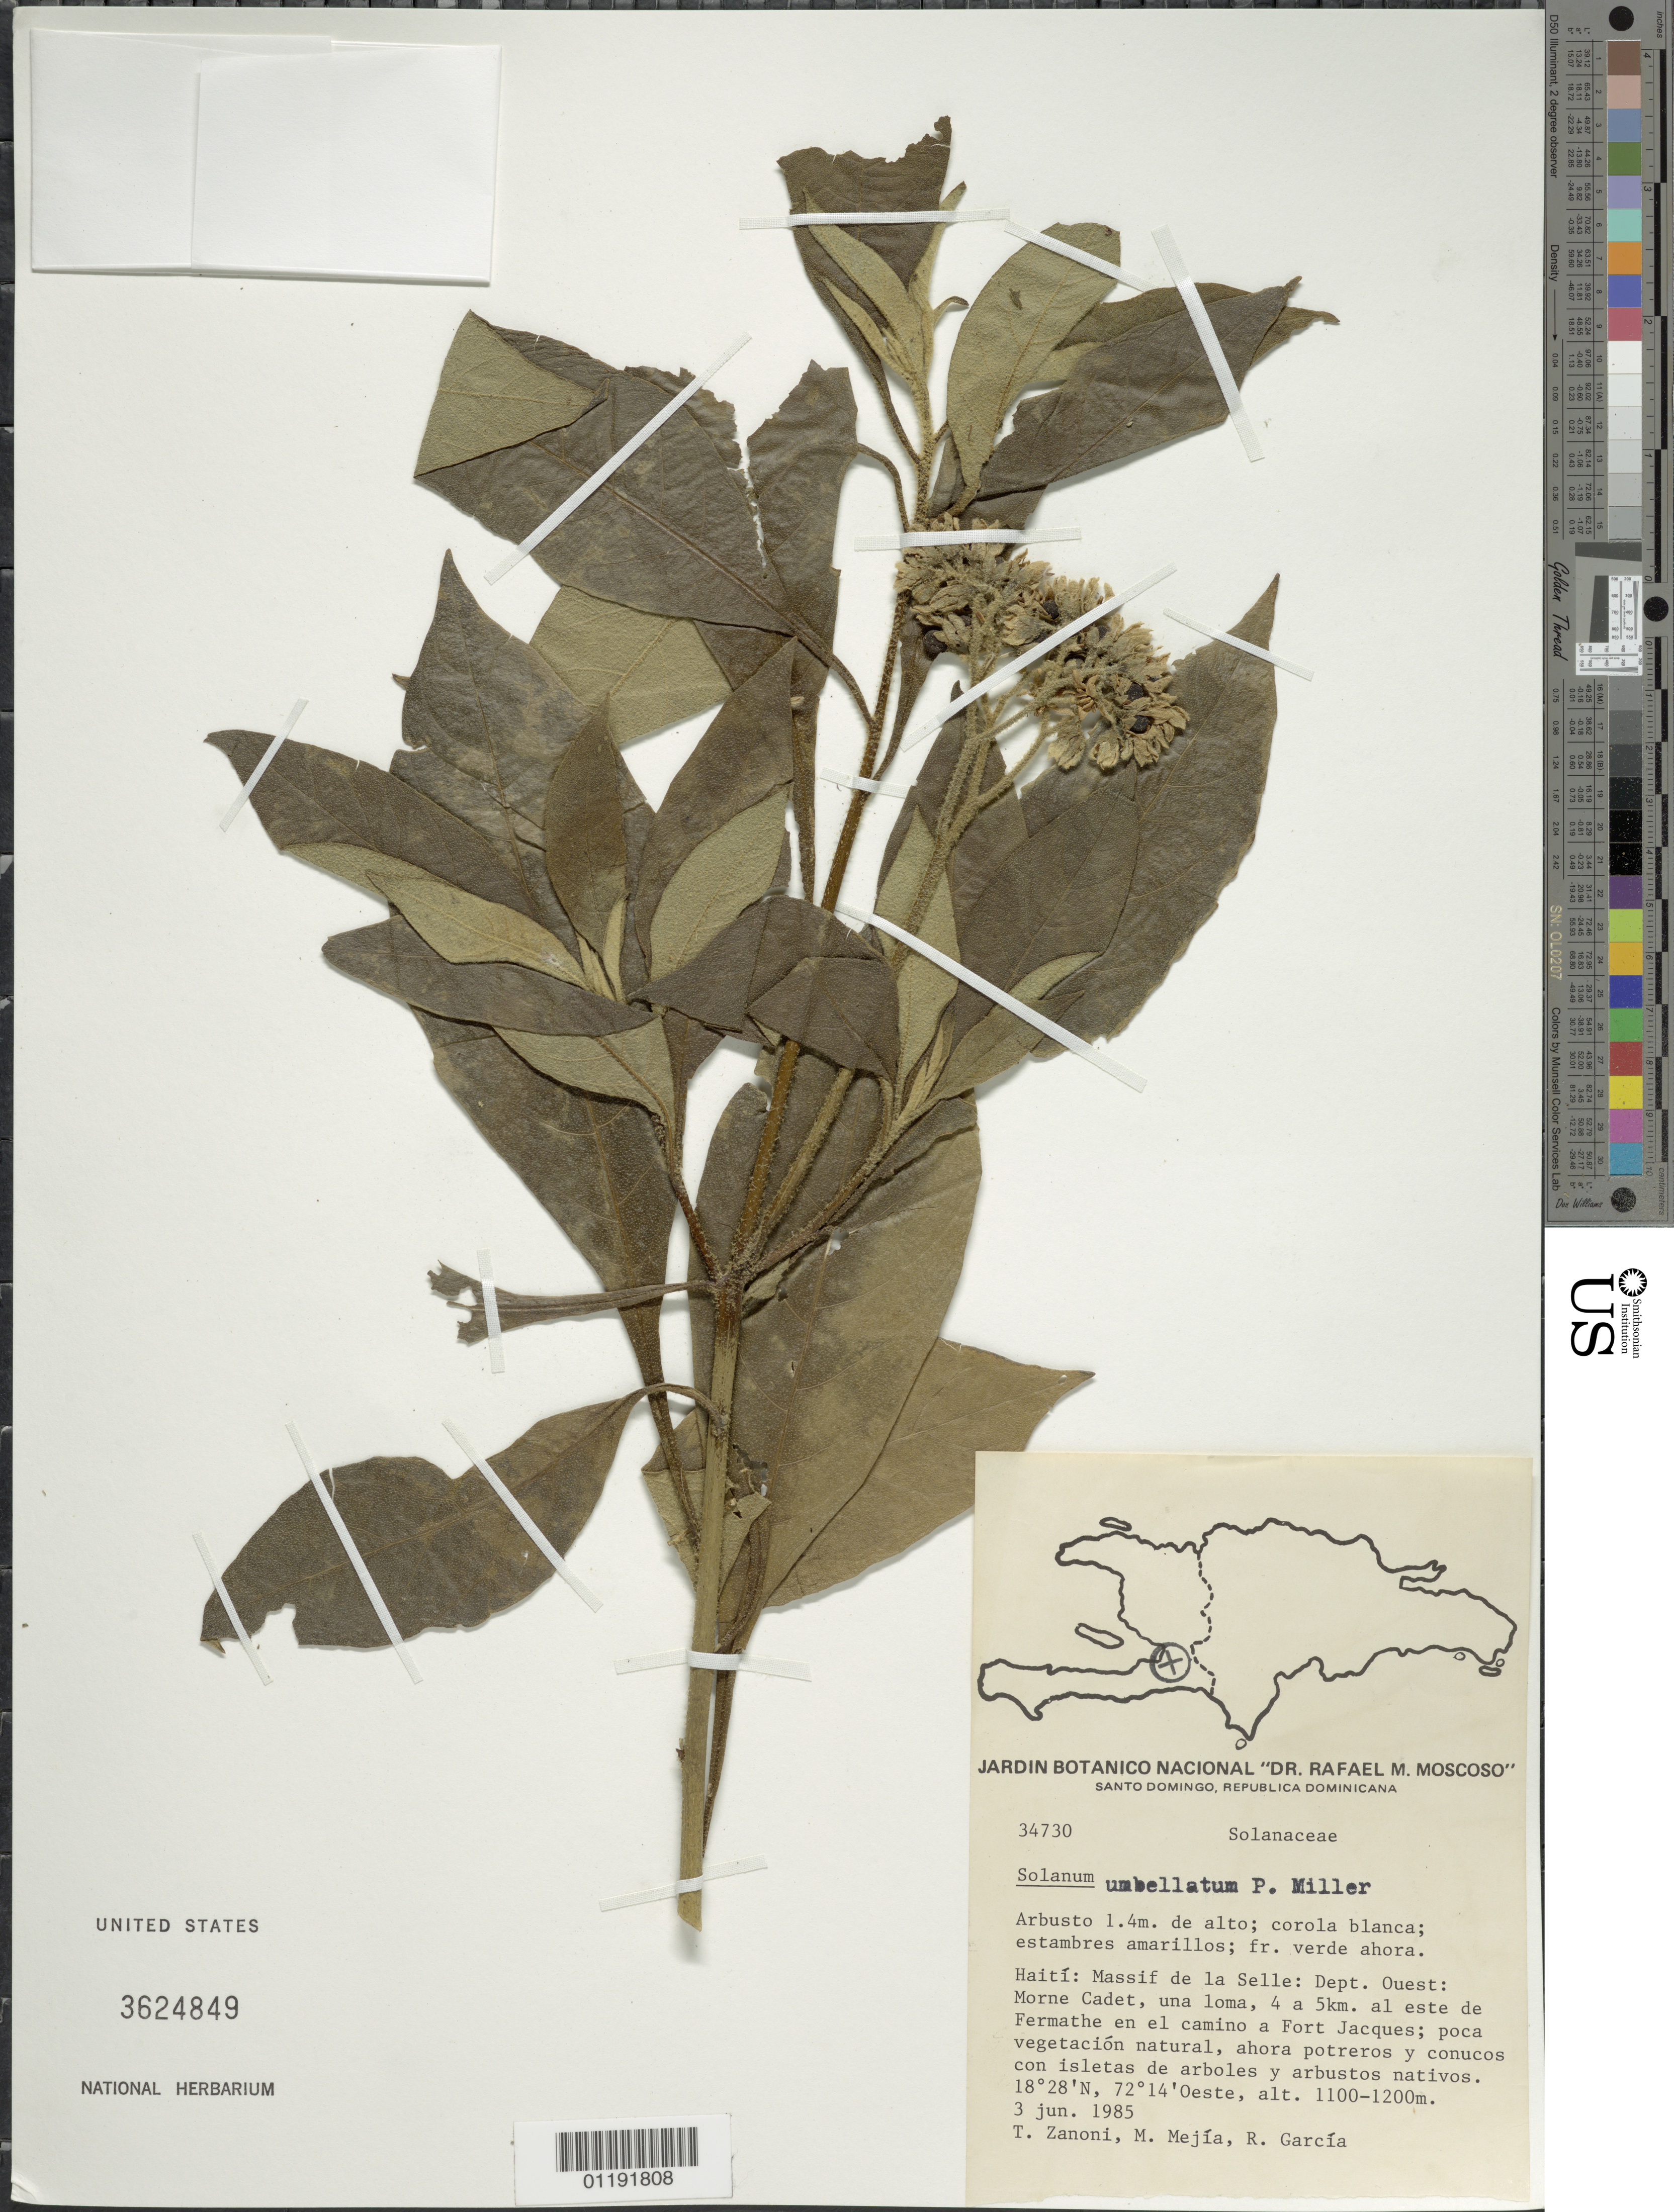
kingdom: Plantae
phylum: Tracheophyta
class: Magnoliopsida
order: Solanales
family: Solanaceae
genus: Solanum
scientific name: Solanum umbellatum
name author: Mill.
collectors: T. A. Zanoni, M. Mejia & R. Garcia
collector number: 34730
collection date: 1985-06-03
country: Haiti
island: Hispaniola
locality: Massif de la Selle, Morne Cadet, 4-5 km E of Fermathe, on road to Fort Jacques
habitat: Little natural vegetation, pasture with islets of native trees and shrubs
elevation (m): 1100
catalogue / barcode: US 3624849